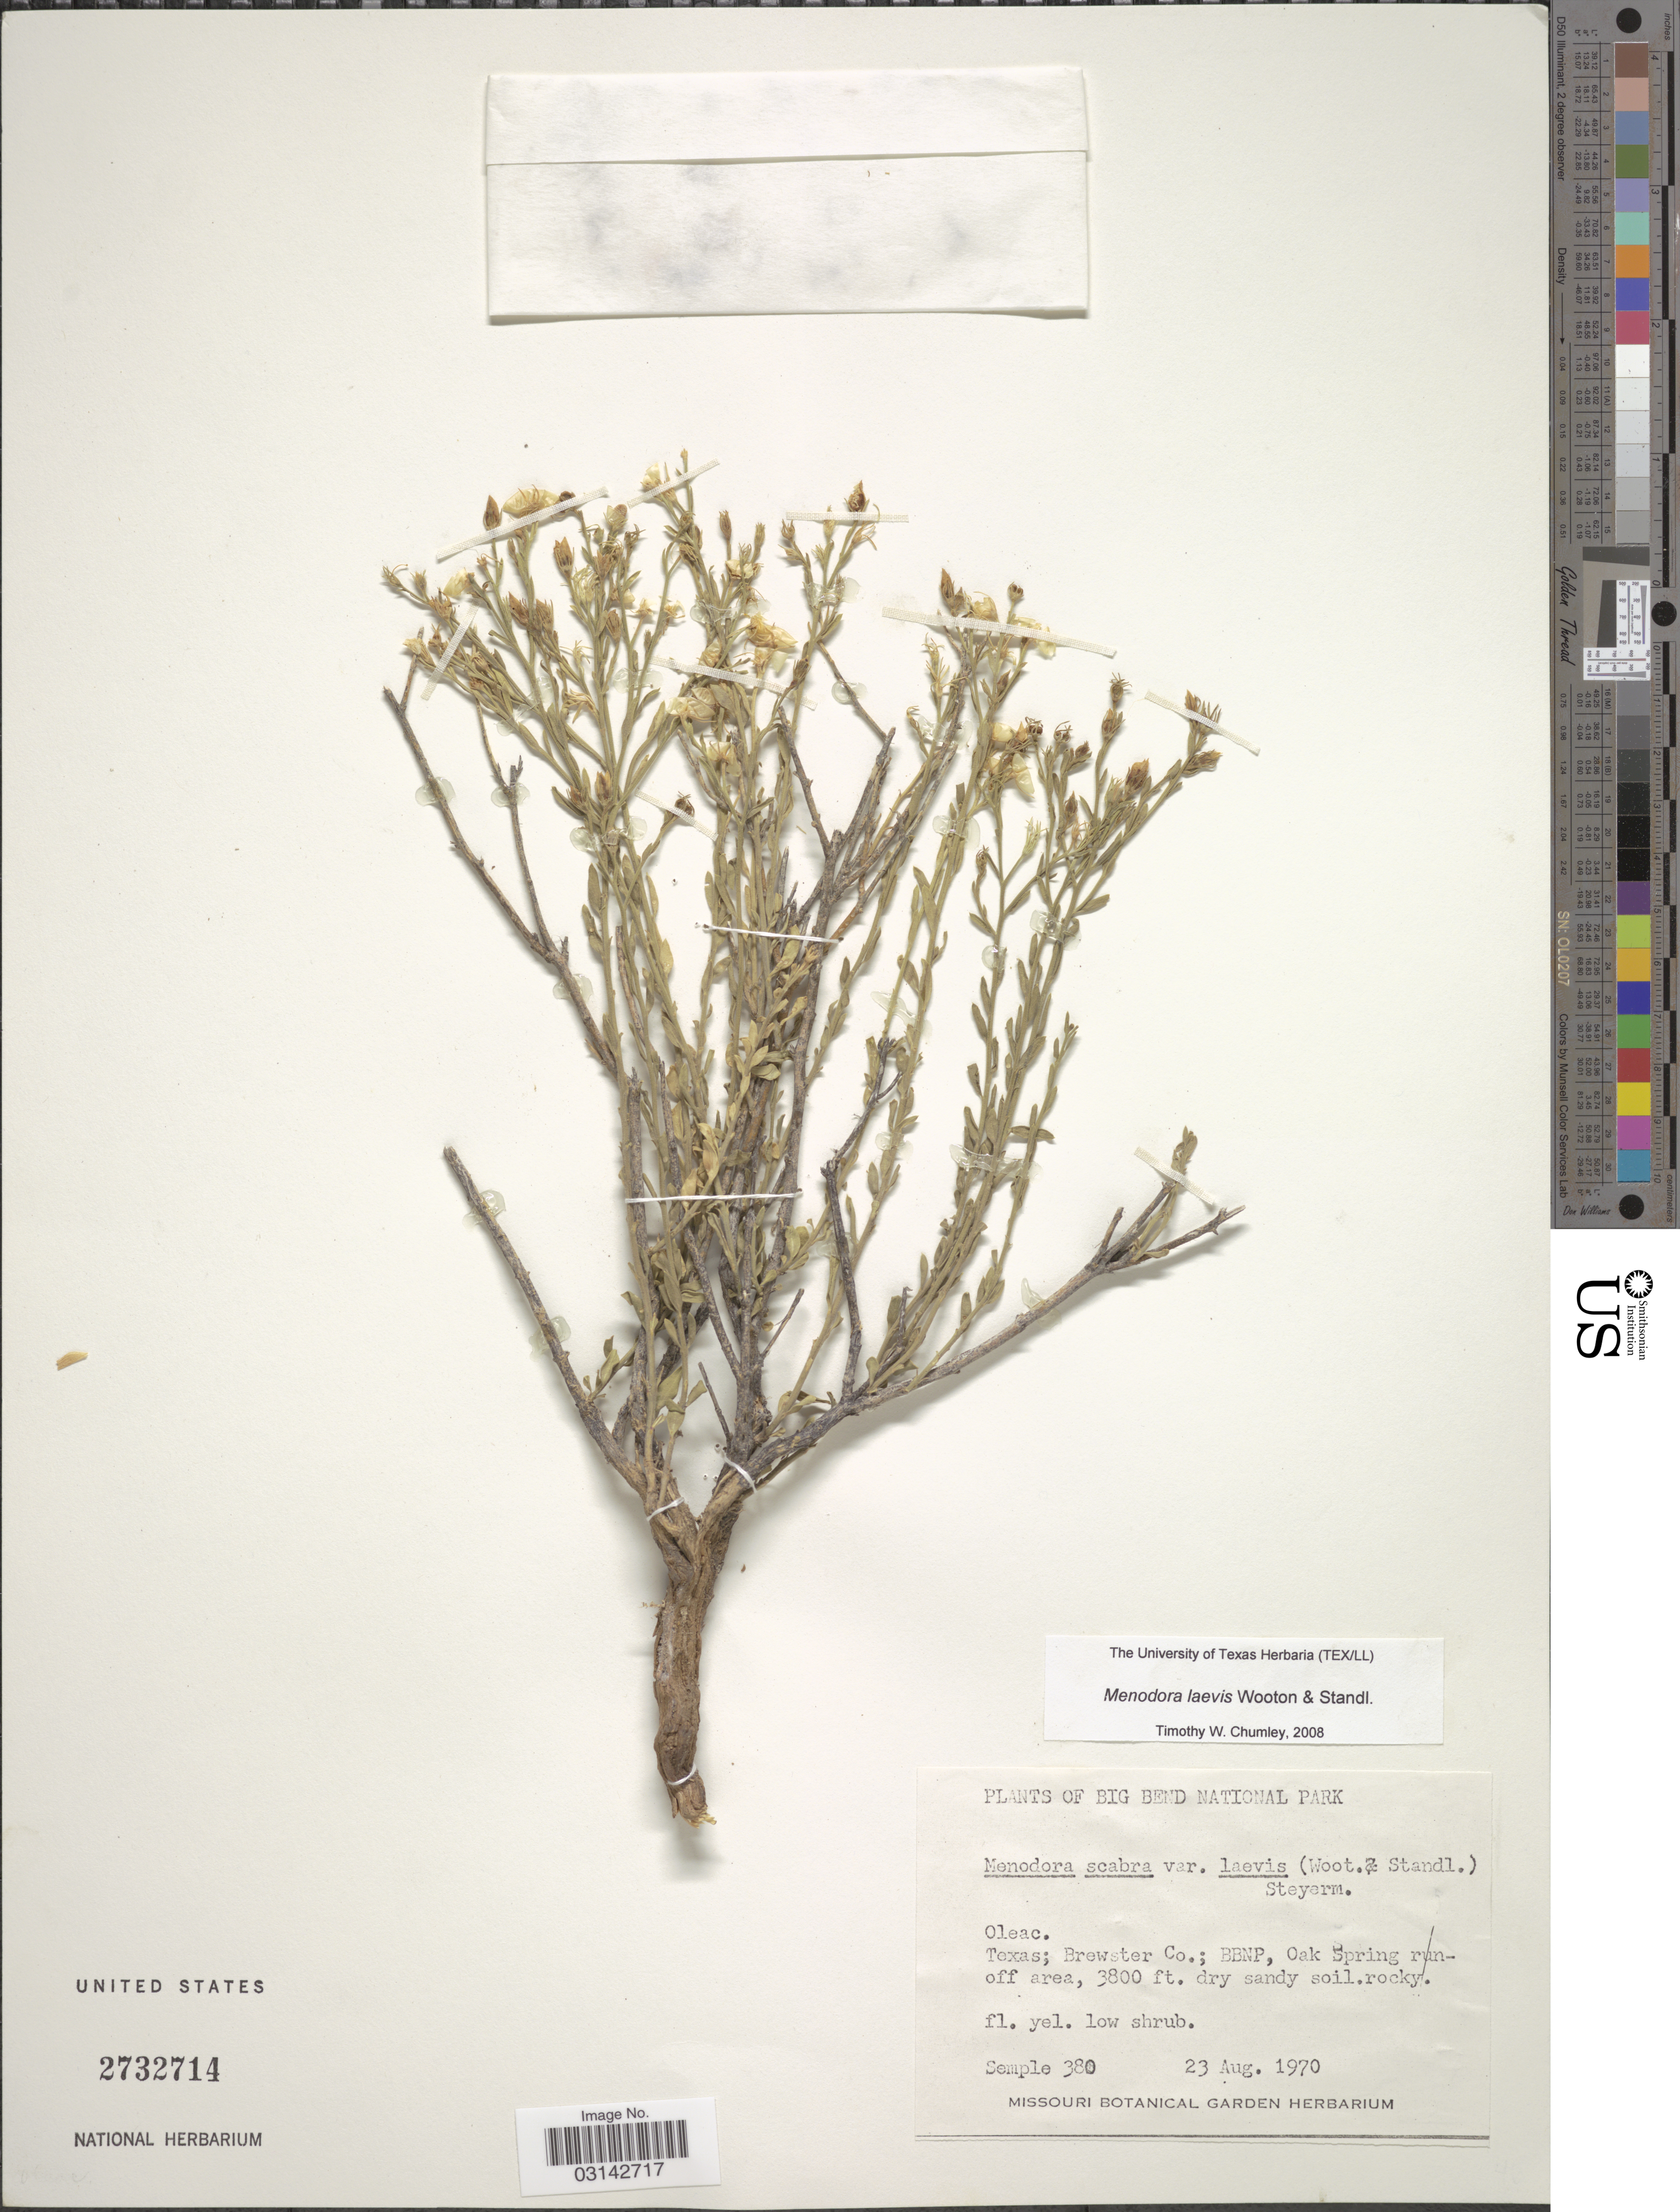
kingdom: Plantae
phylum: Tracheophyta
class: Magnoliopsida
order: Lamiales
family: Oleaceae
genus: Menodora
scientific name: Menodora laevis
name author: Wooton & Standl.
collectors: Semple, --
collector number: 380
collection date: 1970-08-23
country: United States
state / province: Texas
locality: Big Bend National Park, Brewster Co.; BBNP.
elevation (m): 1158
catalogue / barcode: US 2732714